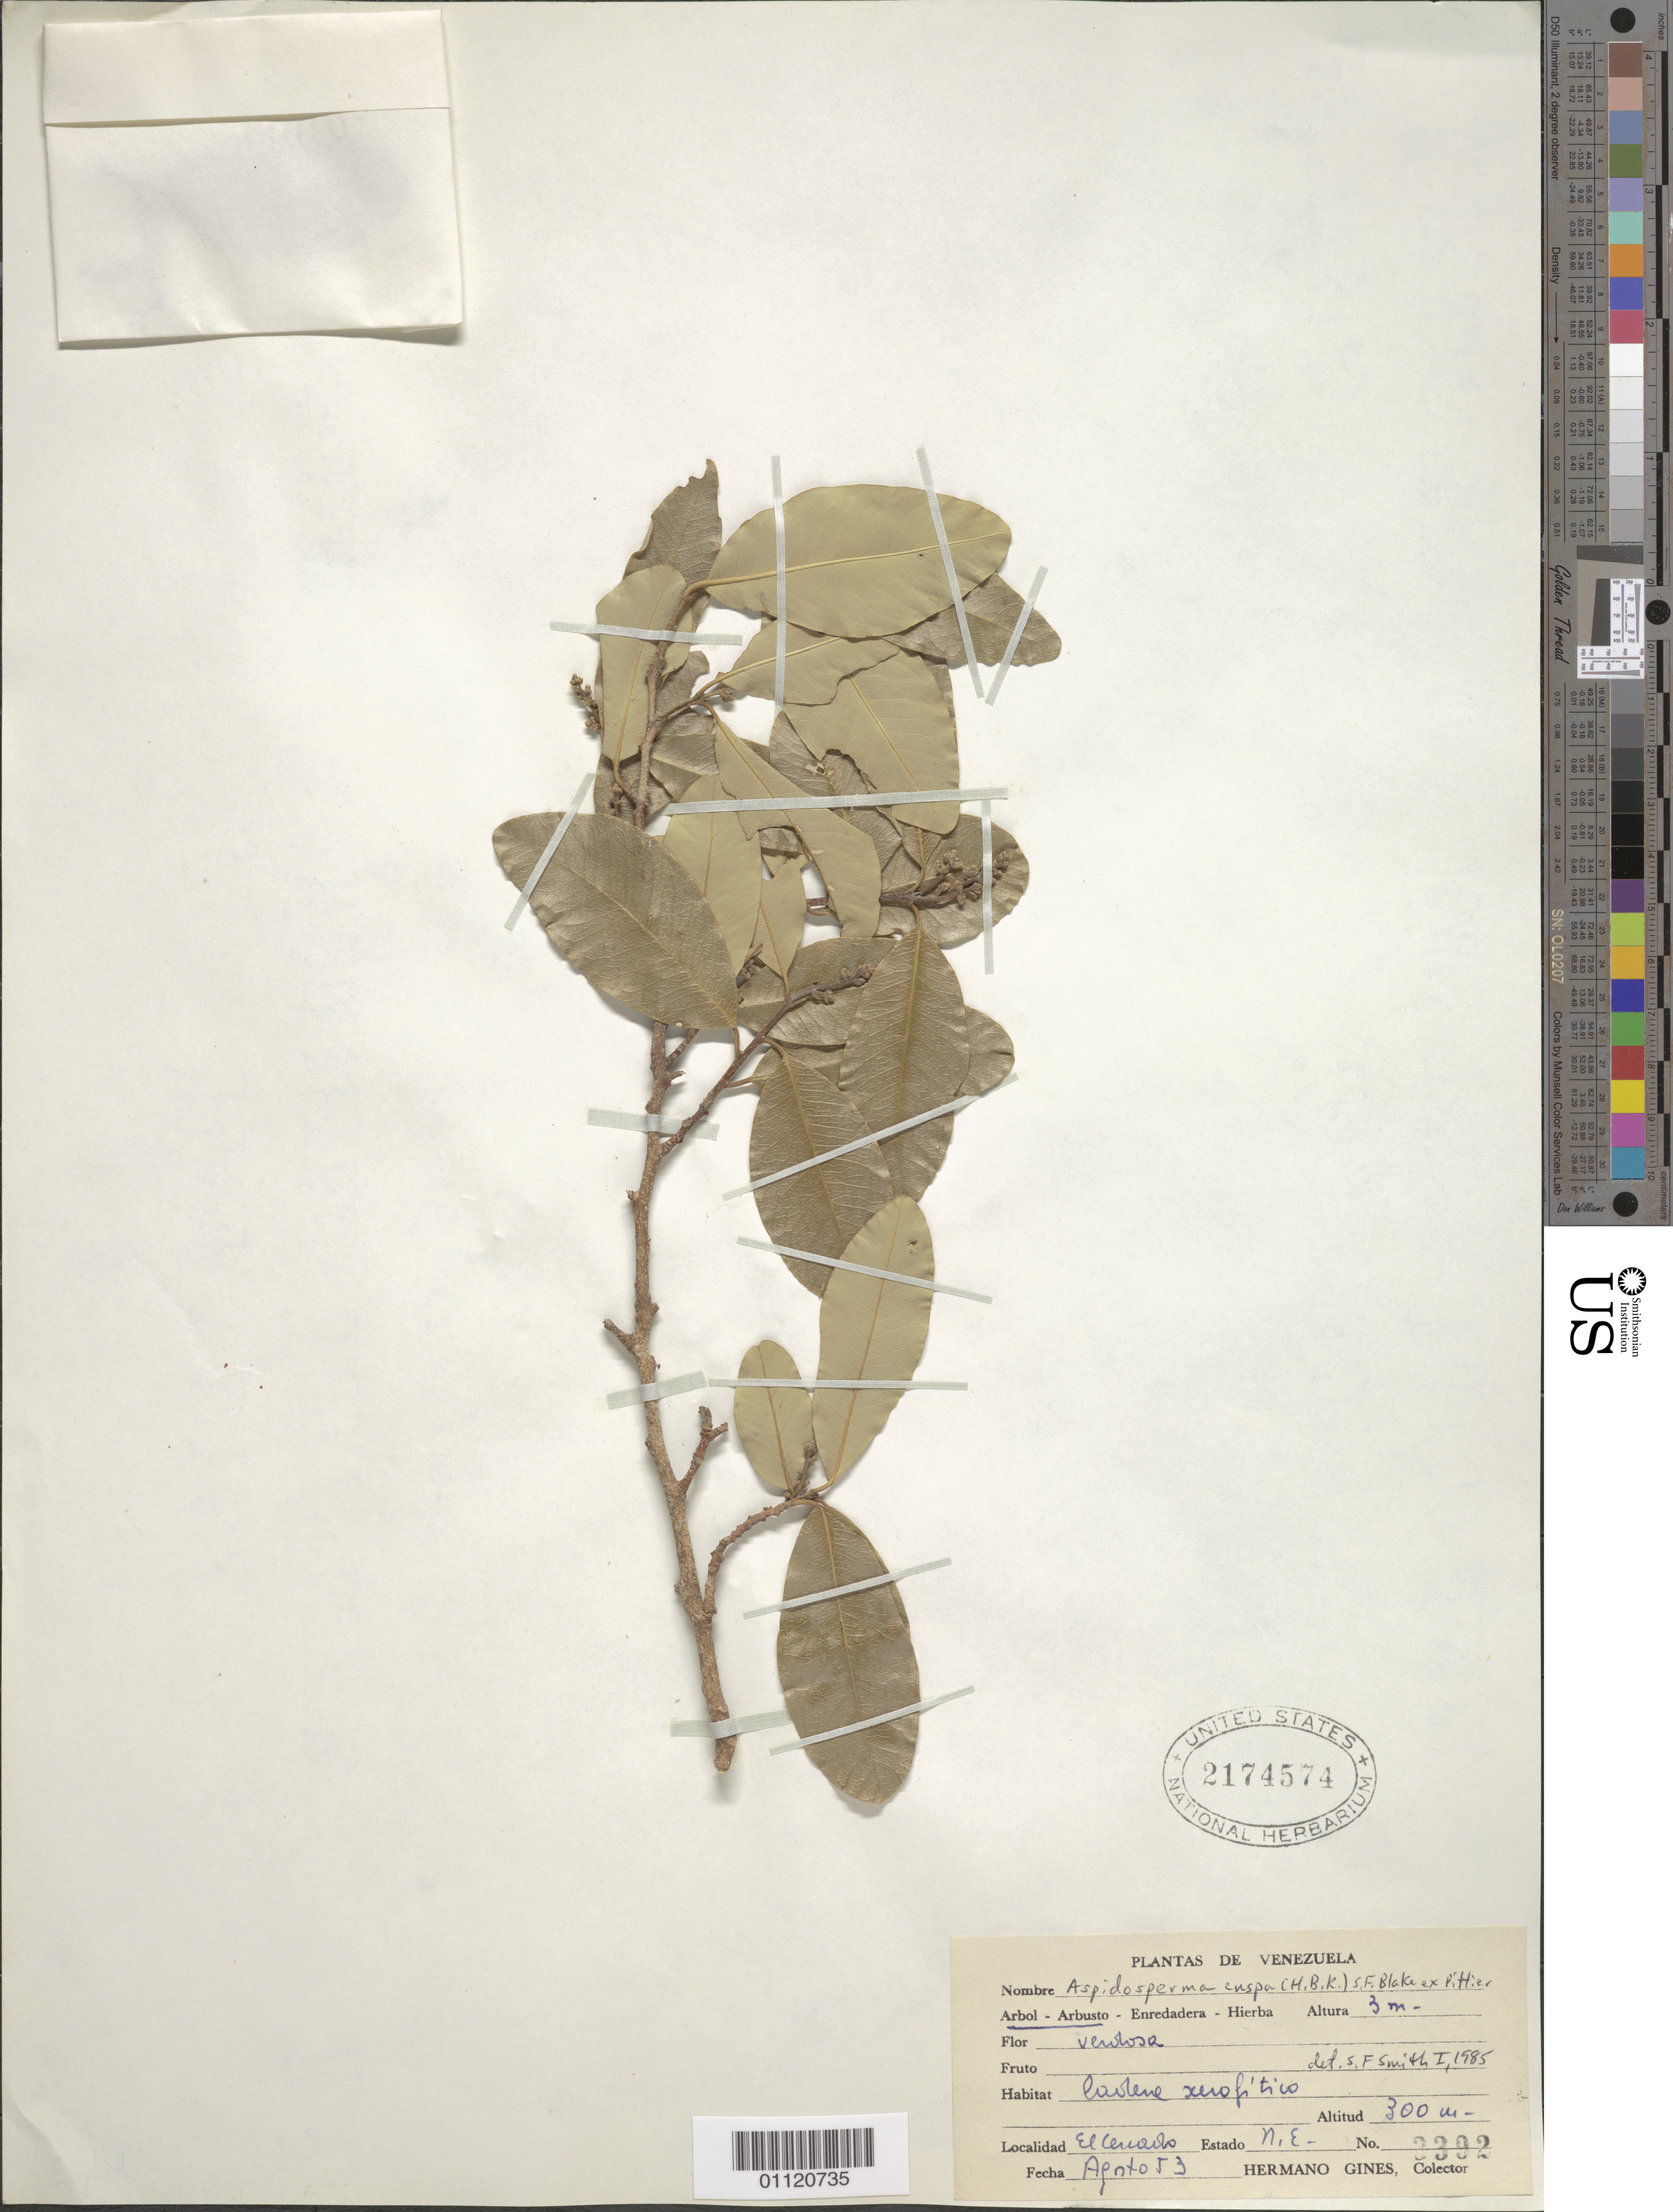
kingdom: Plantae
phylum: Tracheophyta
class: Magnoliopsida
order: Gentianales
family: Apocynaceae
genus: Aspidosperma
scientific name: Aspidosperma cuspa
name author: (Kunth) S.F. Blake ex Pittier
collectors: Bro. Gines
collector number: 3392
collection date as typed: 01 Aug 1953 to 31 Aug 1953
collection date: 1953-08-01/1953-08-31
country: Venezuela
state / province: Nueva Esparta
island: Margarita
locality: El Cercado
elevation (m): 300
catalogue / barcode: US 2174574